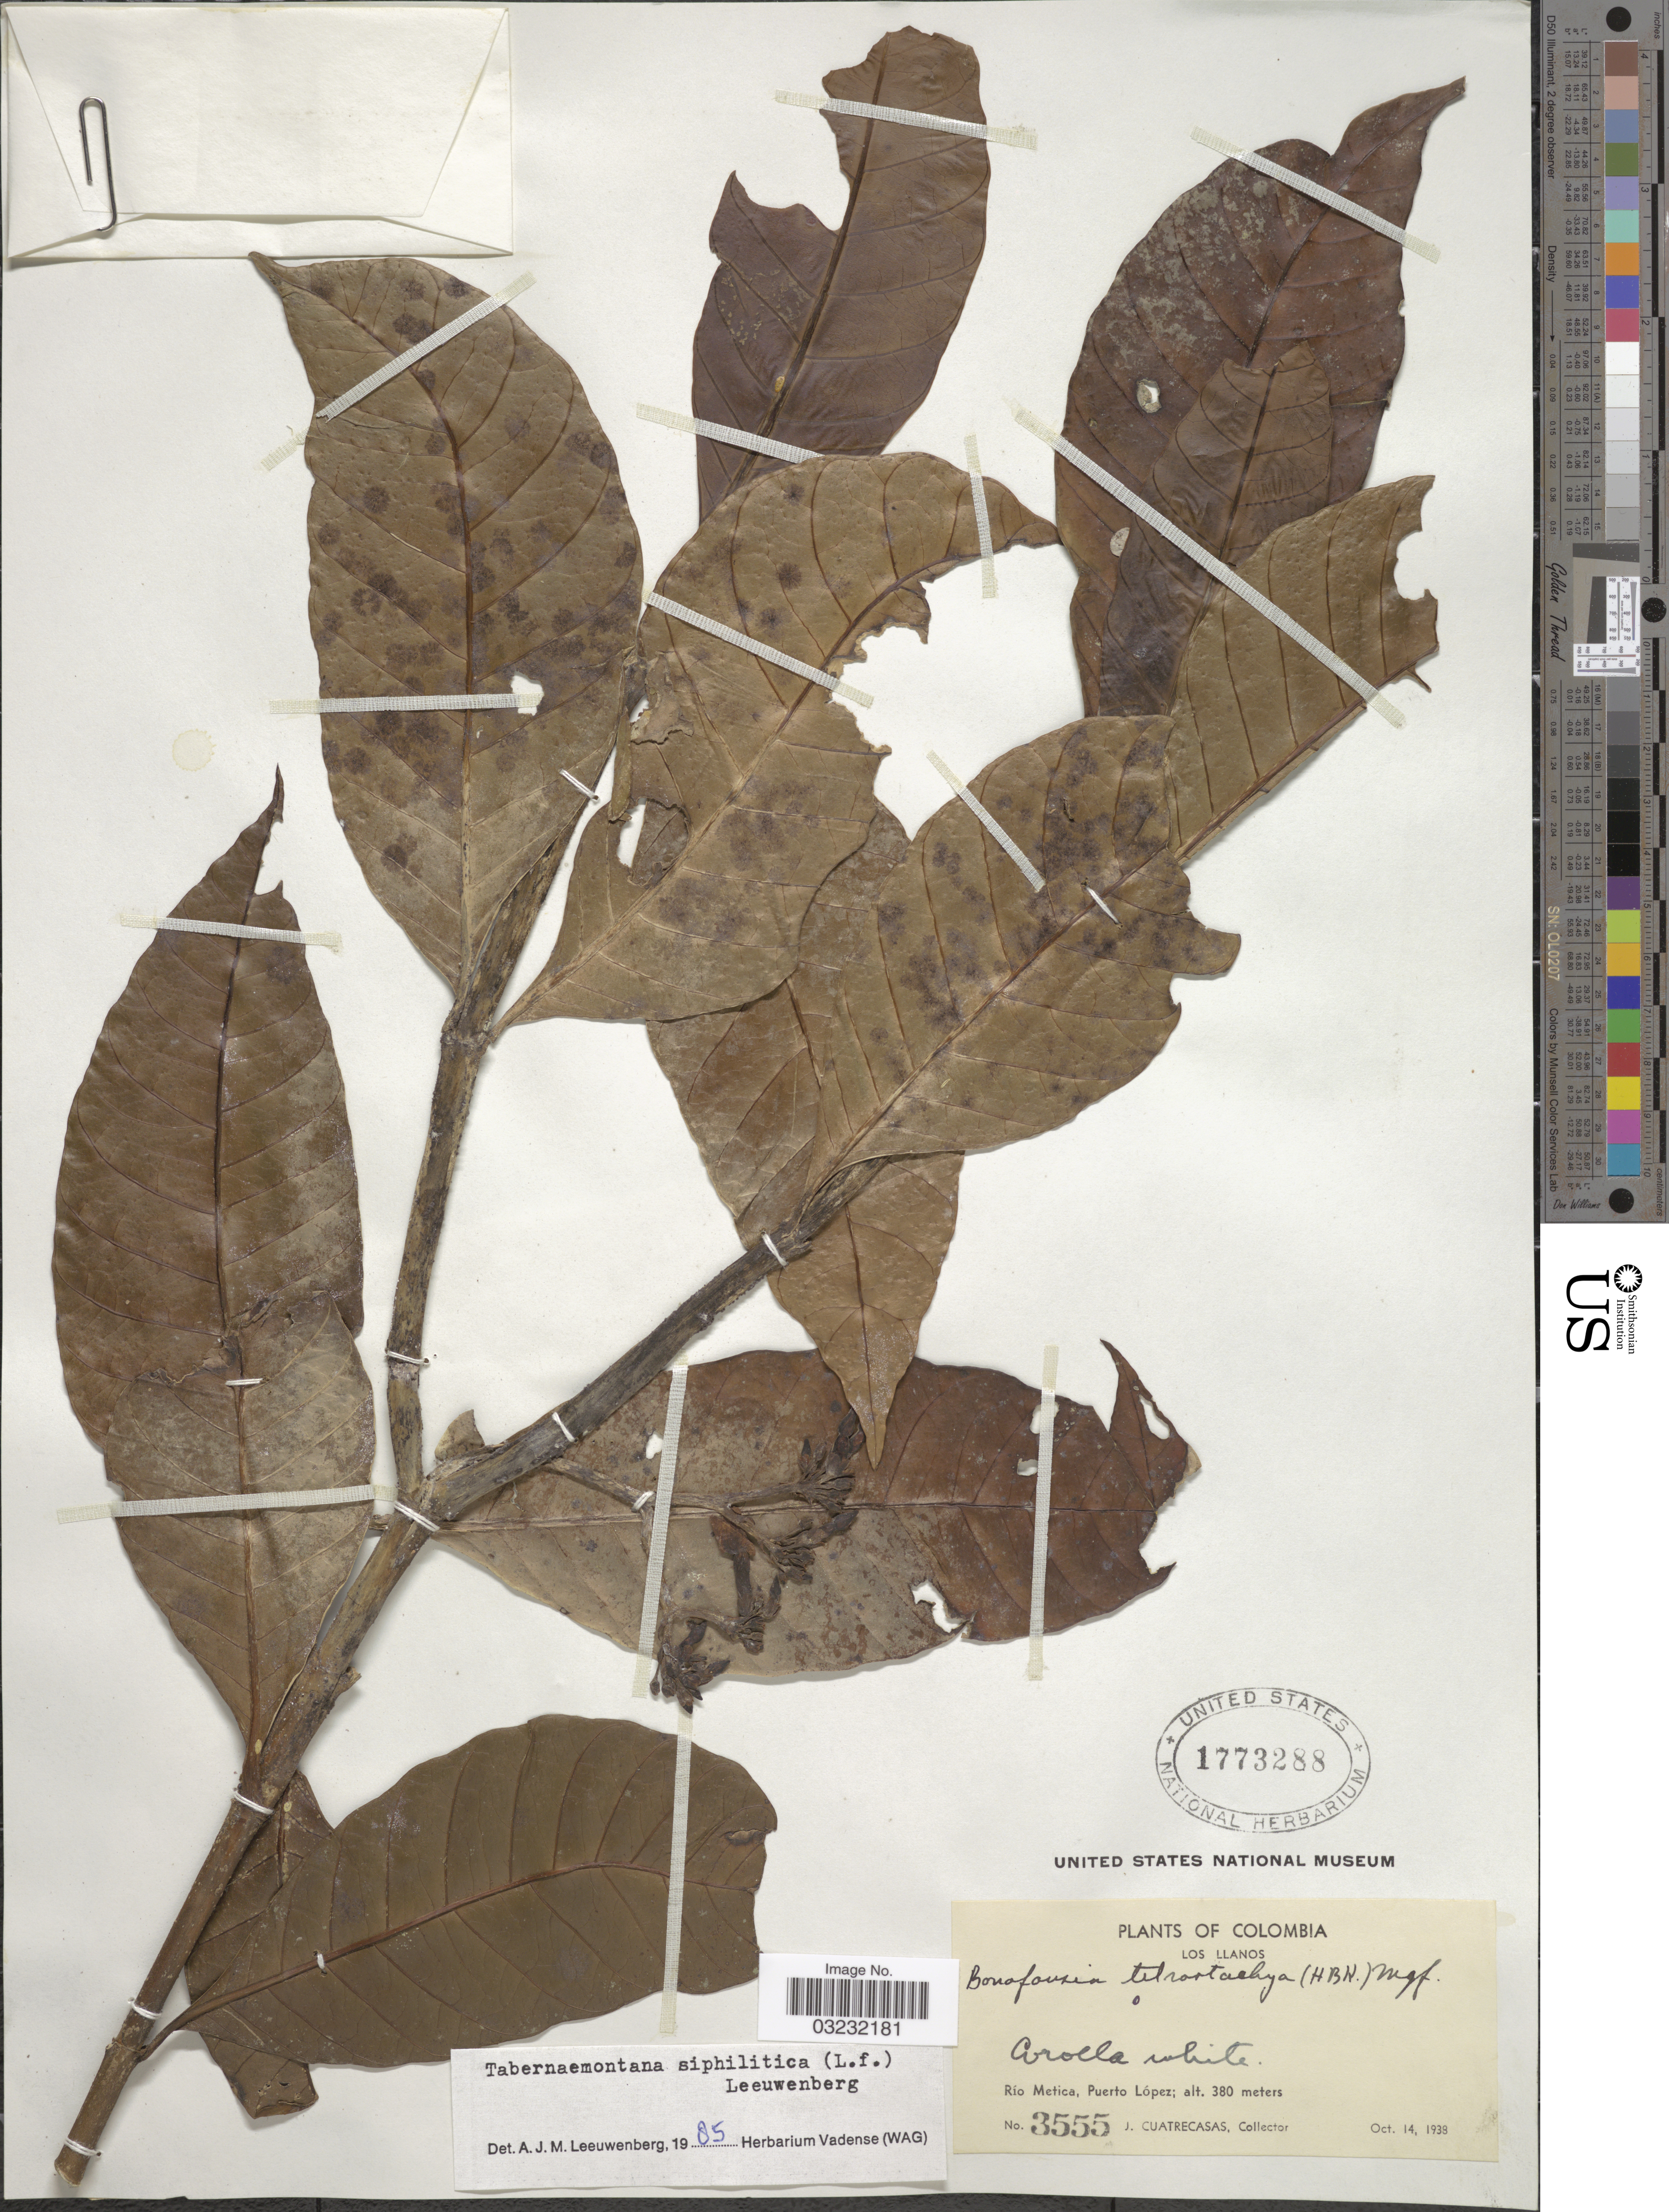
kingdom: Plantae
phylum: Tracheophyta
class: Magnoliopsida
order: Gentianales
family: Apocynaceae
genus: Tabernaemontana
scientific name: Tabernaemontana siphilitica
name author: (L. f.) Leeuwenb.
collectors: J. Cuatrecasas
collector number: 3555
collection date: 1938-10-14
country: Colombia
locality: Los llanos. Río Metica, Puerto López.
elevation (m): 380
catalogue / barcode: US 1773288